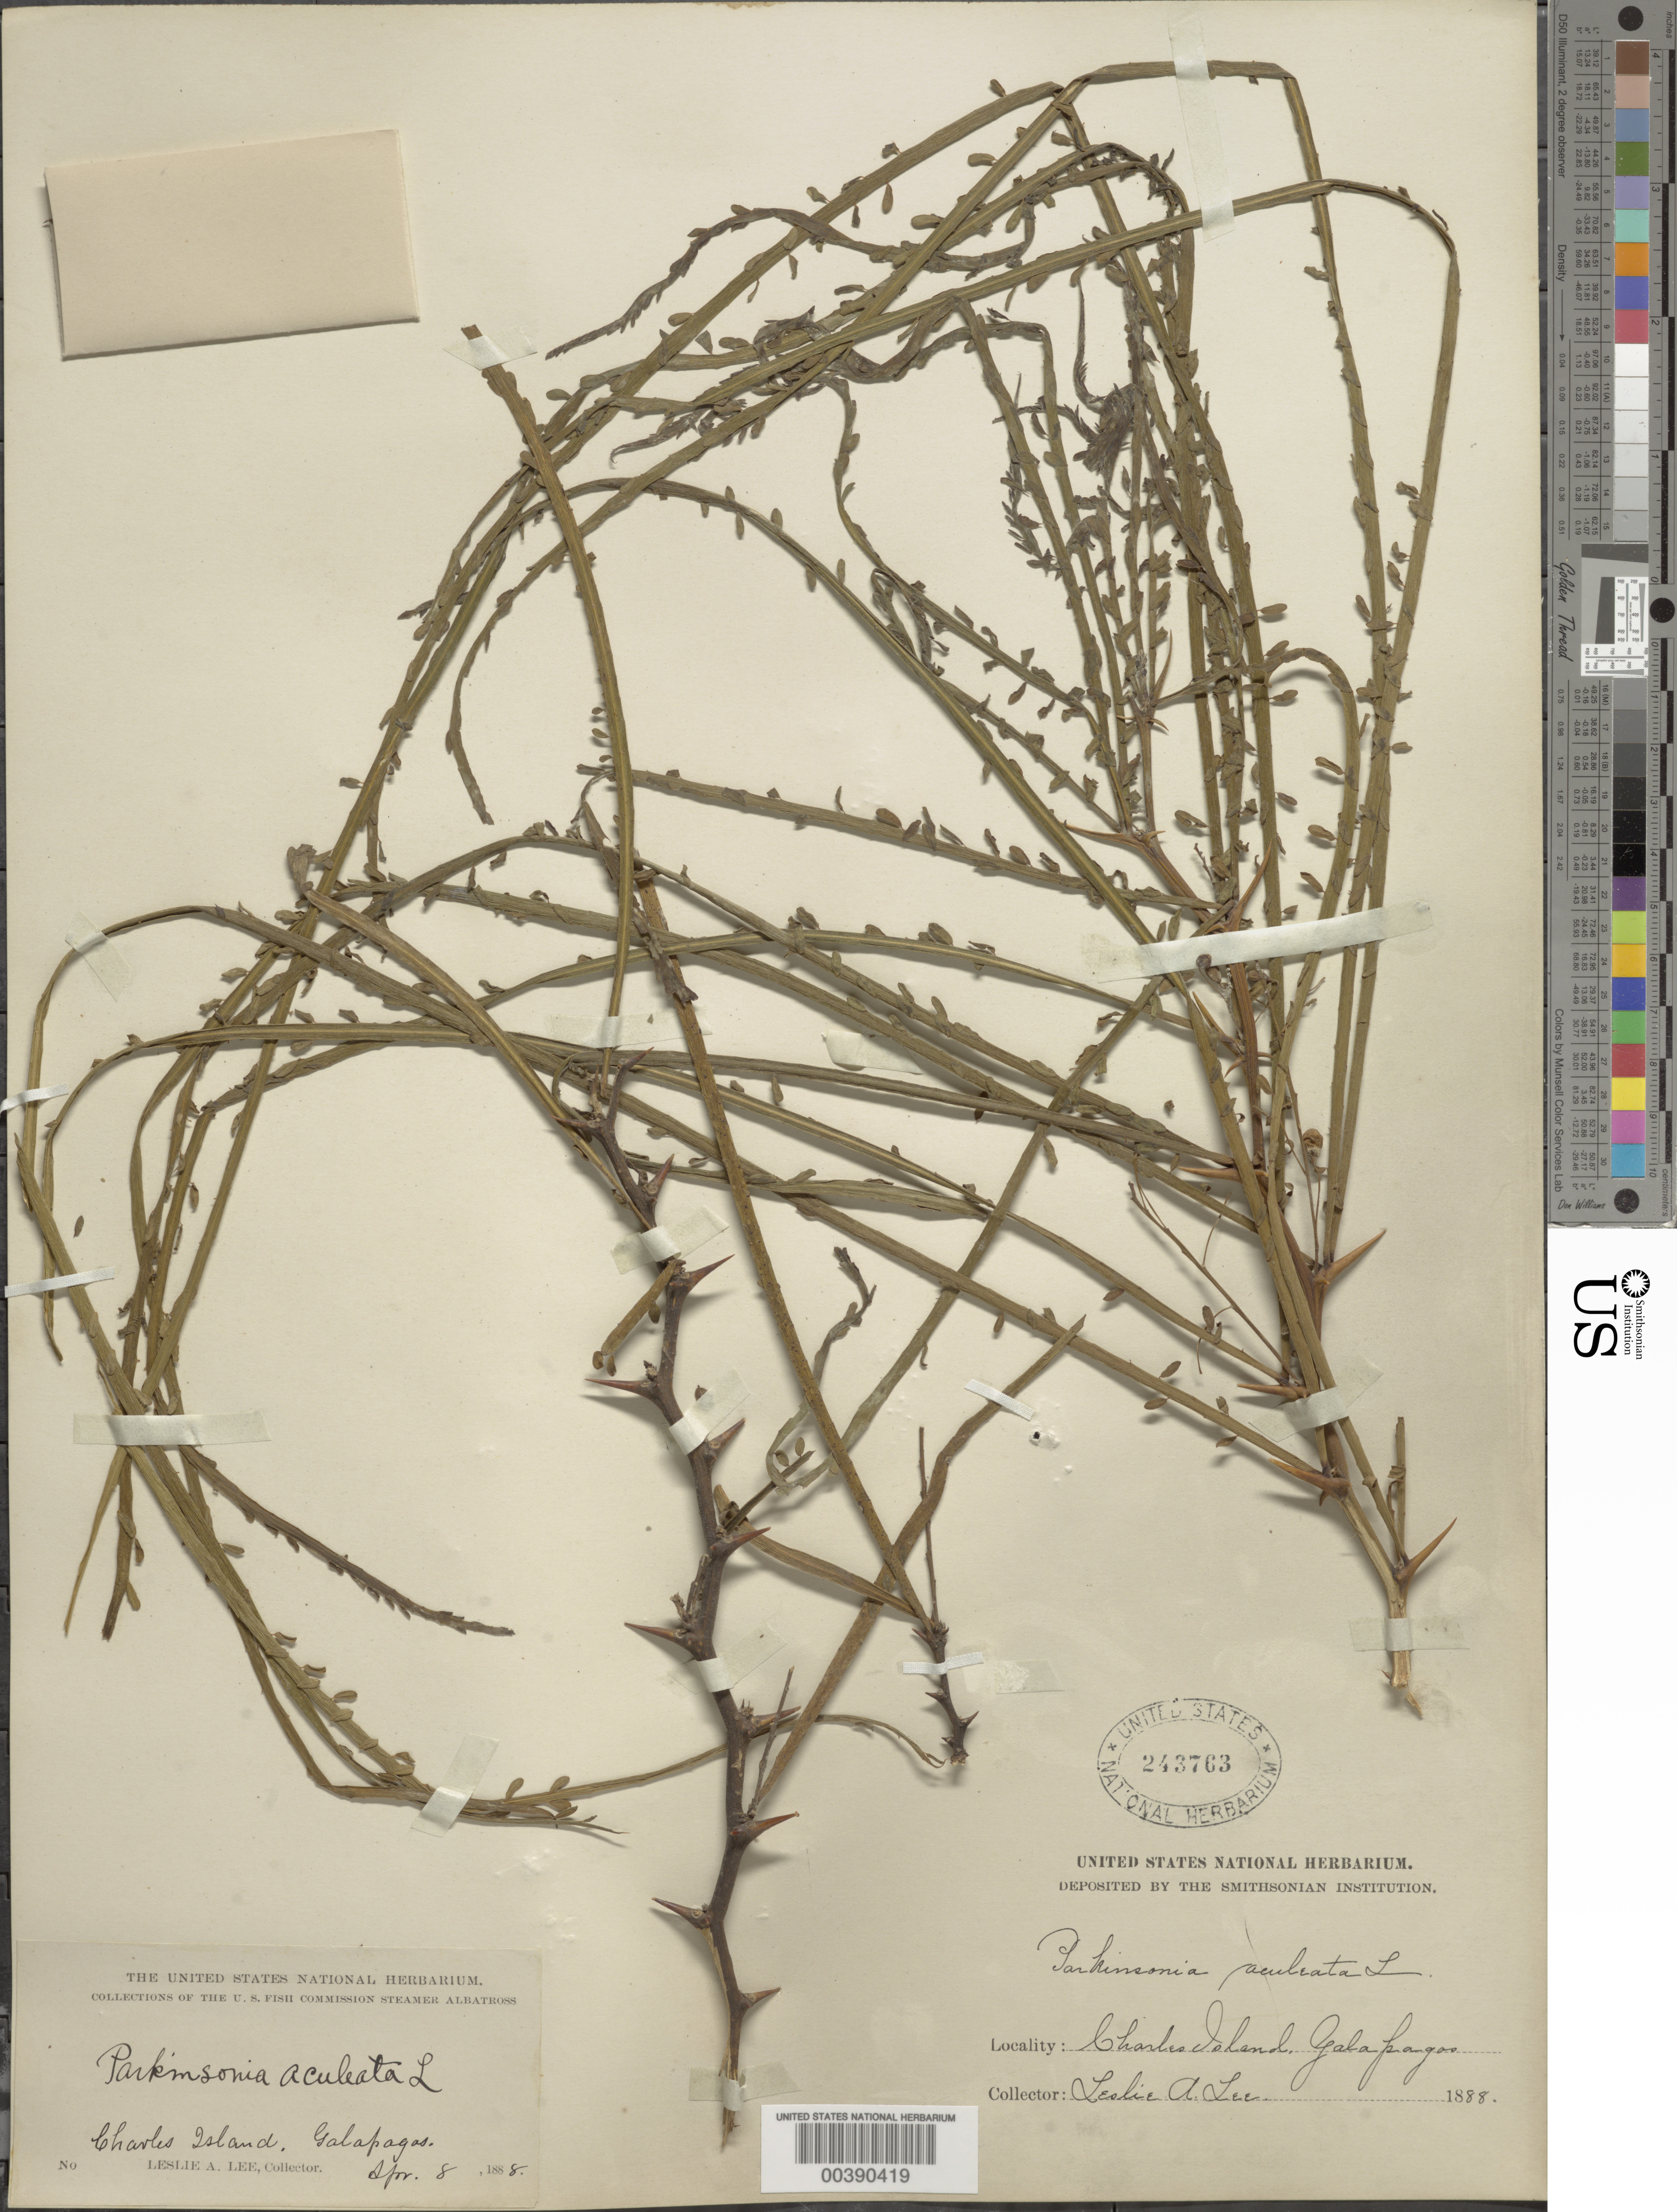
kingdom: Plantae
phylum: Tracheophyta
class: Magnoliopsida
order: Fabales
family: Fabaceae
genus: Parkinsonia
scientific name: Parkinsonia aculeata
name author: L.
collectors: L. Lee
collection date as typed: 08 Apr 1888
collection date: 1888-04-08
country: Ecuador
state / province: Colón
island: Floreana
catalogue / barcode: US 243763